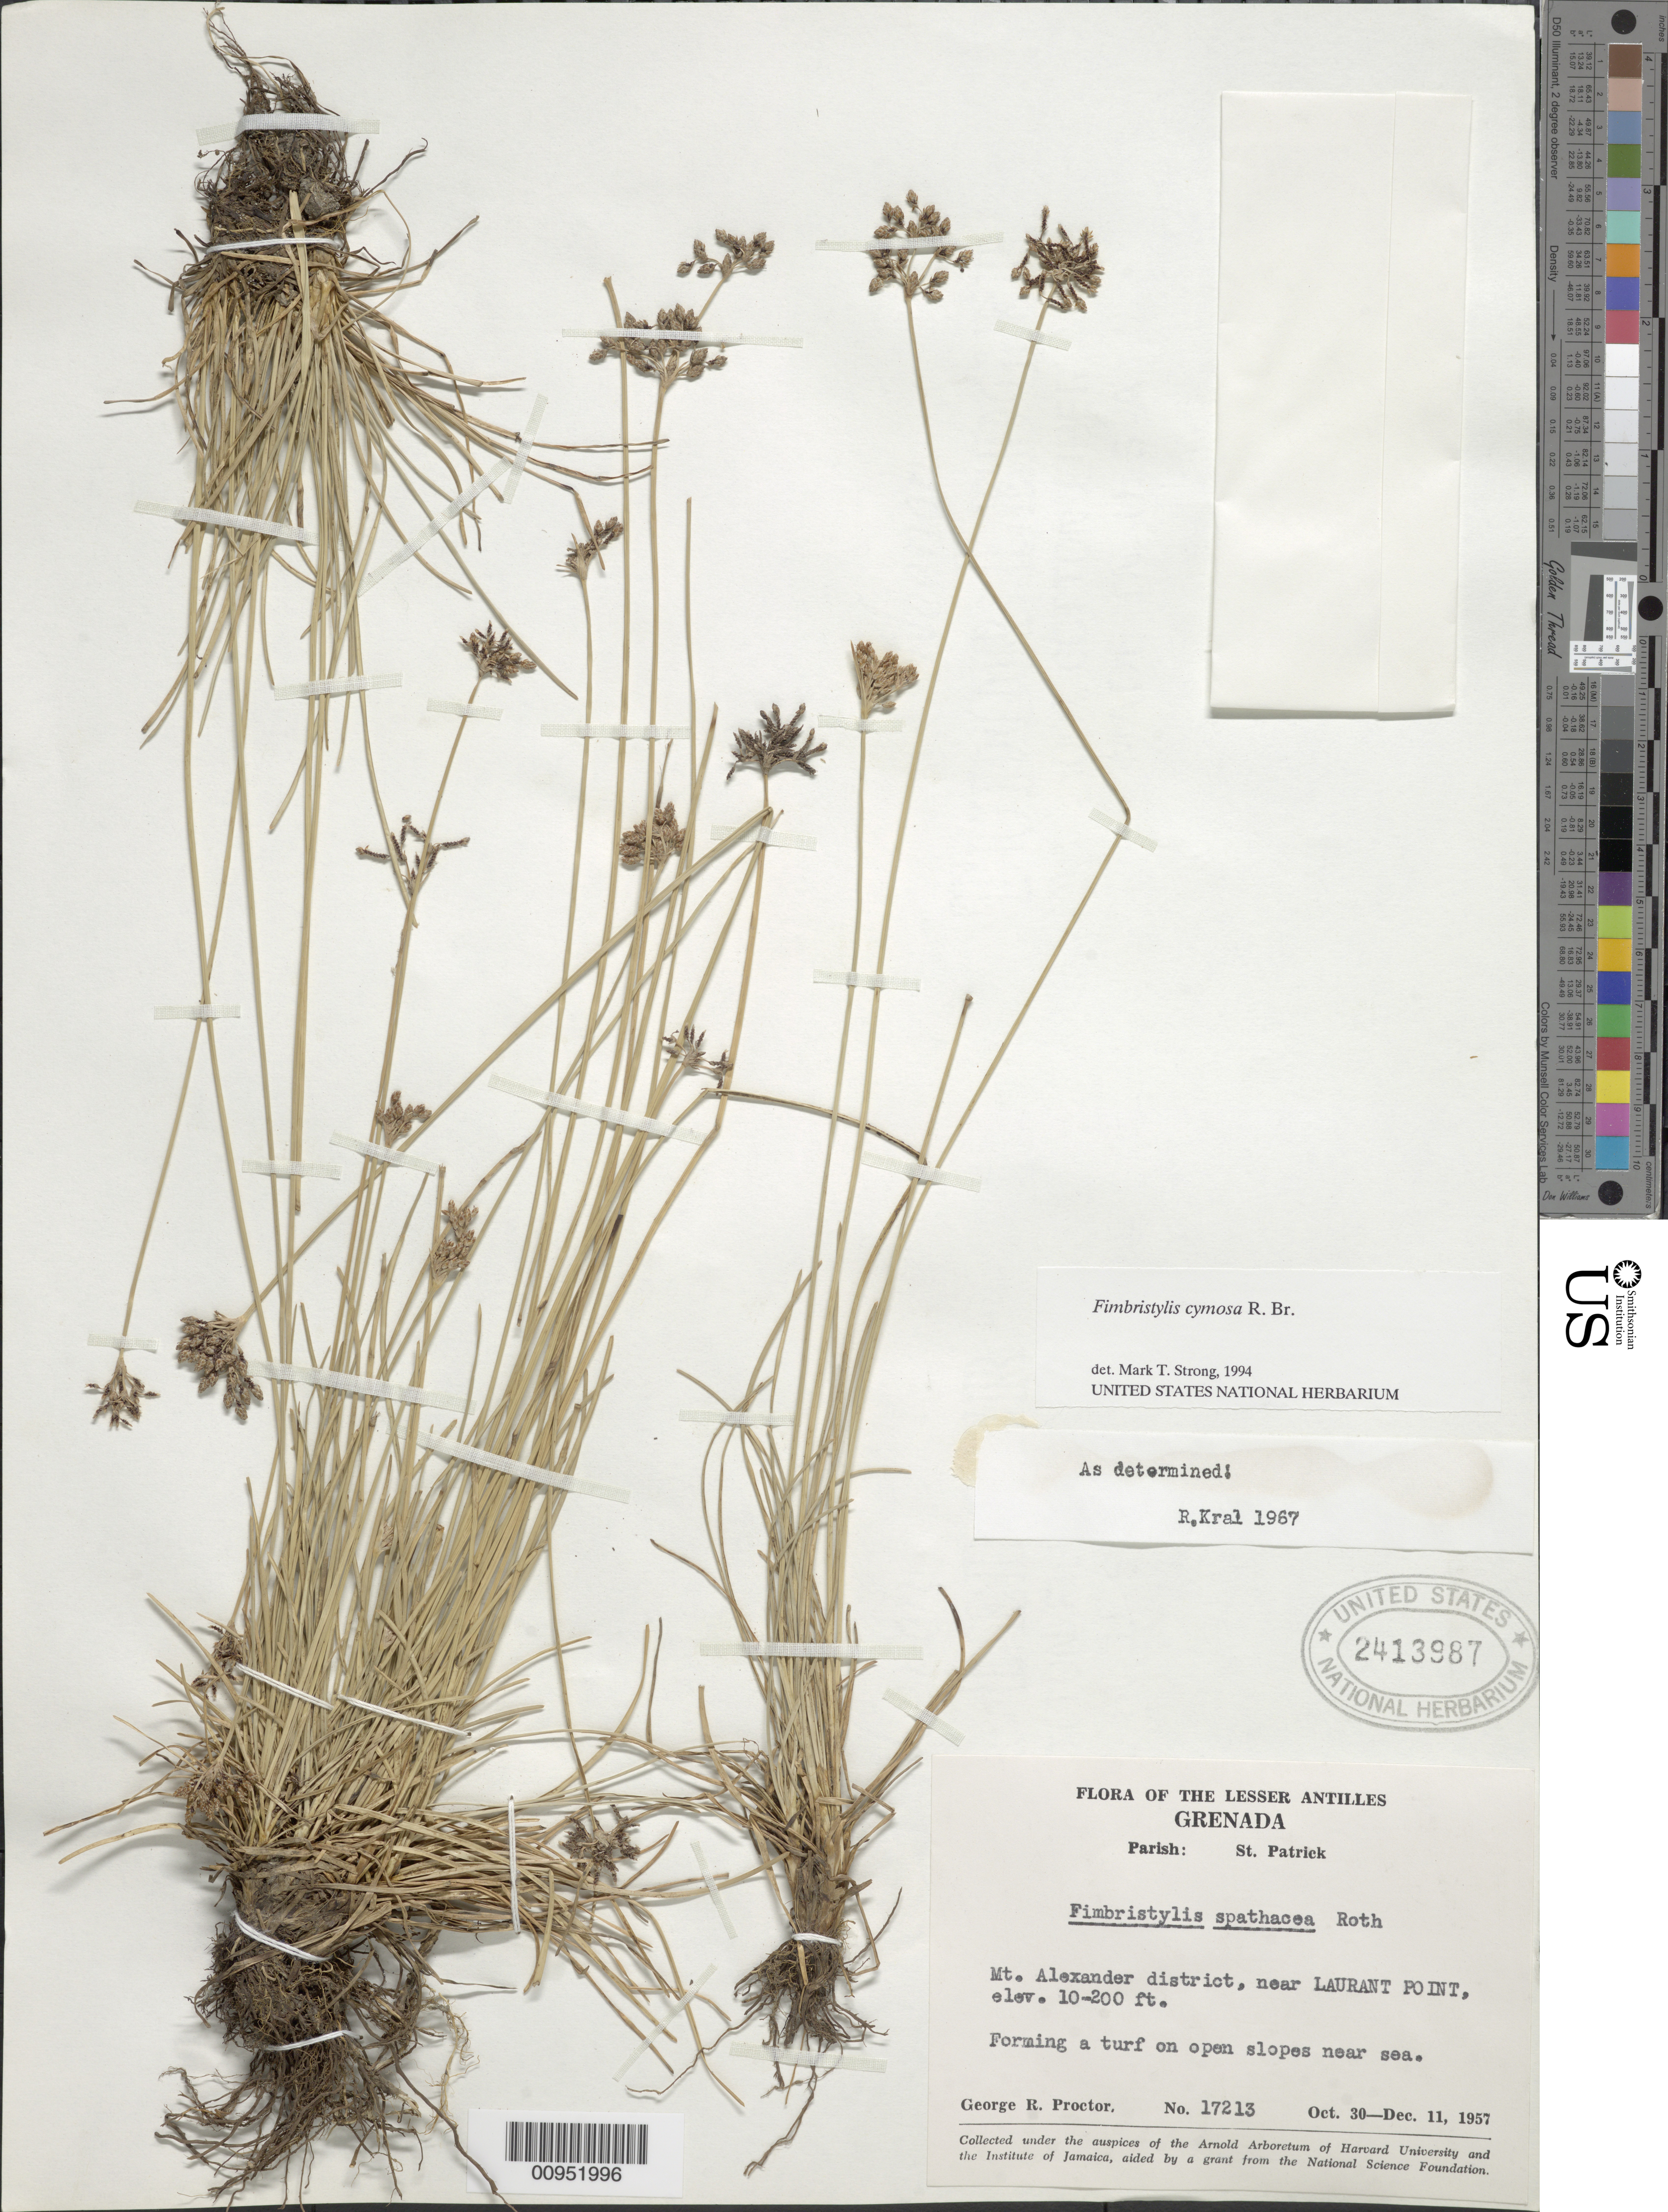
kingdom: Plantae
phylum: Tracheophyta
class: Liliopsida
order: Poales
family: Cyperaceae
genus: Fimbristylis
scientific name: Fimbristylis cymosa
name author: R. Br.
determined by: Strong, M. T., (US), Smithsonian Institution - National Museum of Natural History (UNITED STATES)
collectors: G. R. Proctor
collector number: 17213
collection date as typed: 30 Oct 1957 to 11 Dec 1957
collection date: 1957-10-30/1957-12-11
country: Grenada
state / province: Saint Patrick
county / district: Mt. Alexander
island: Grenada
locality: Near Laurant Point, open slopes near sea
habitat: On open slopes near sea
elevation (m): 3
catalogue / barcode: US 2413987